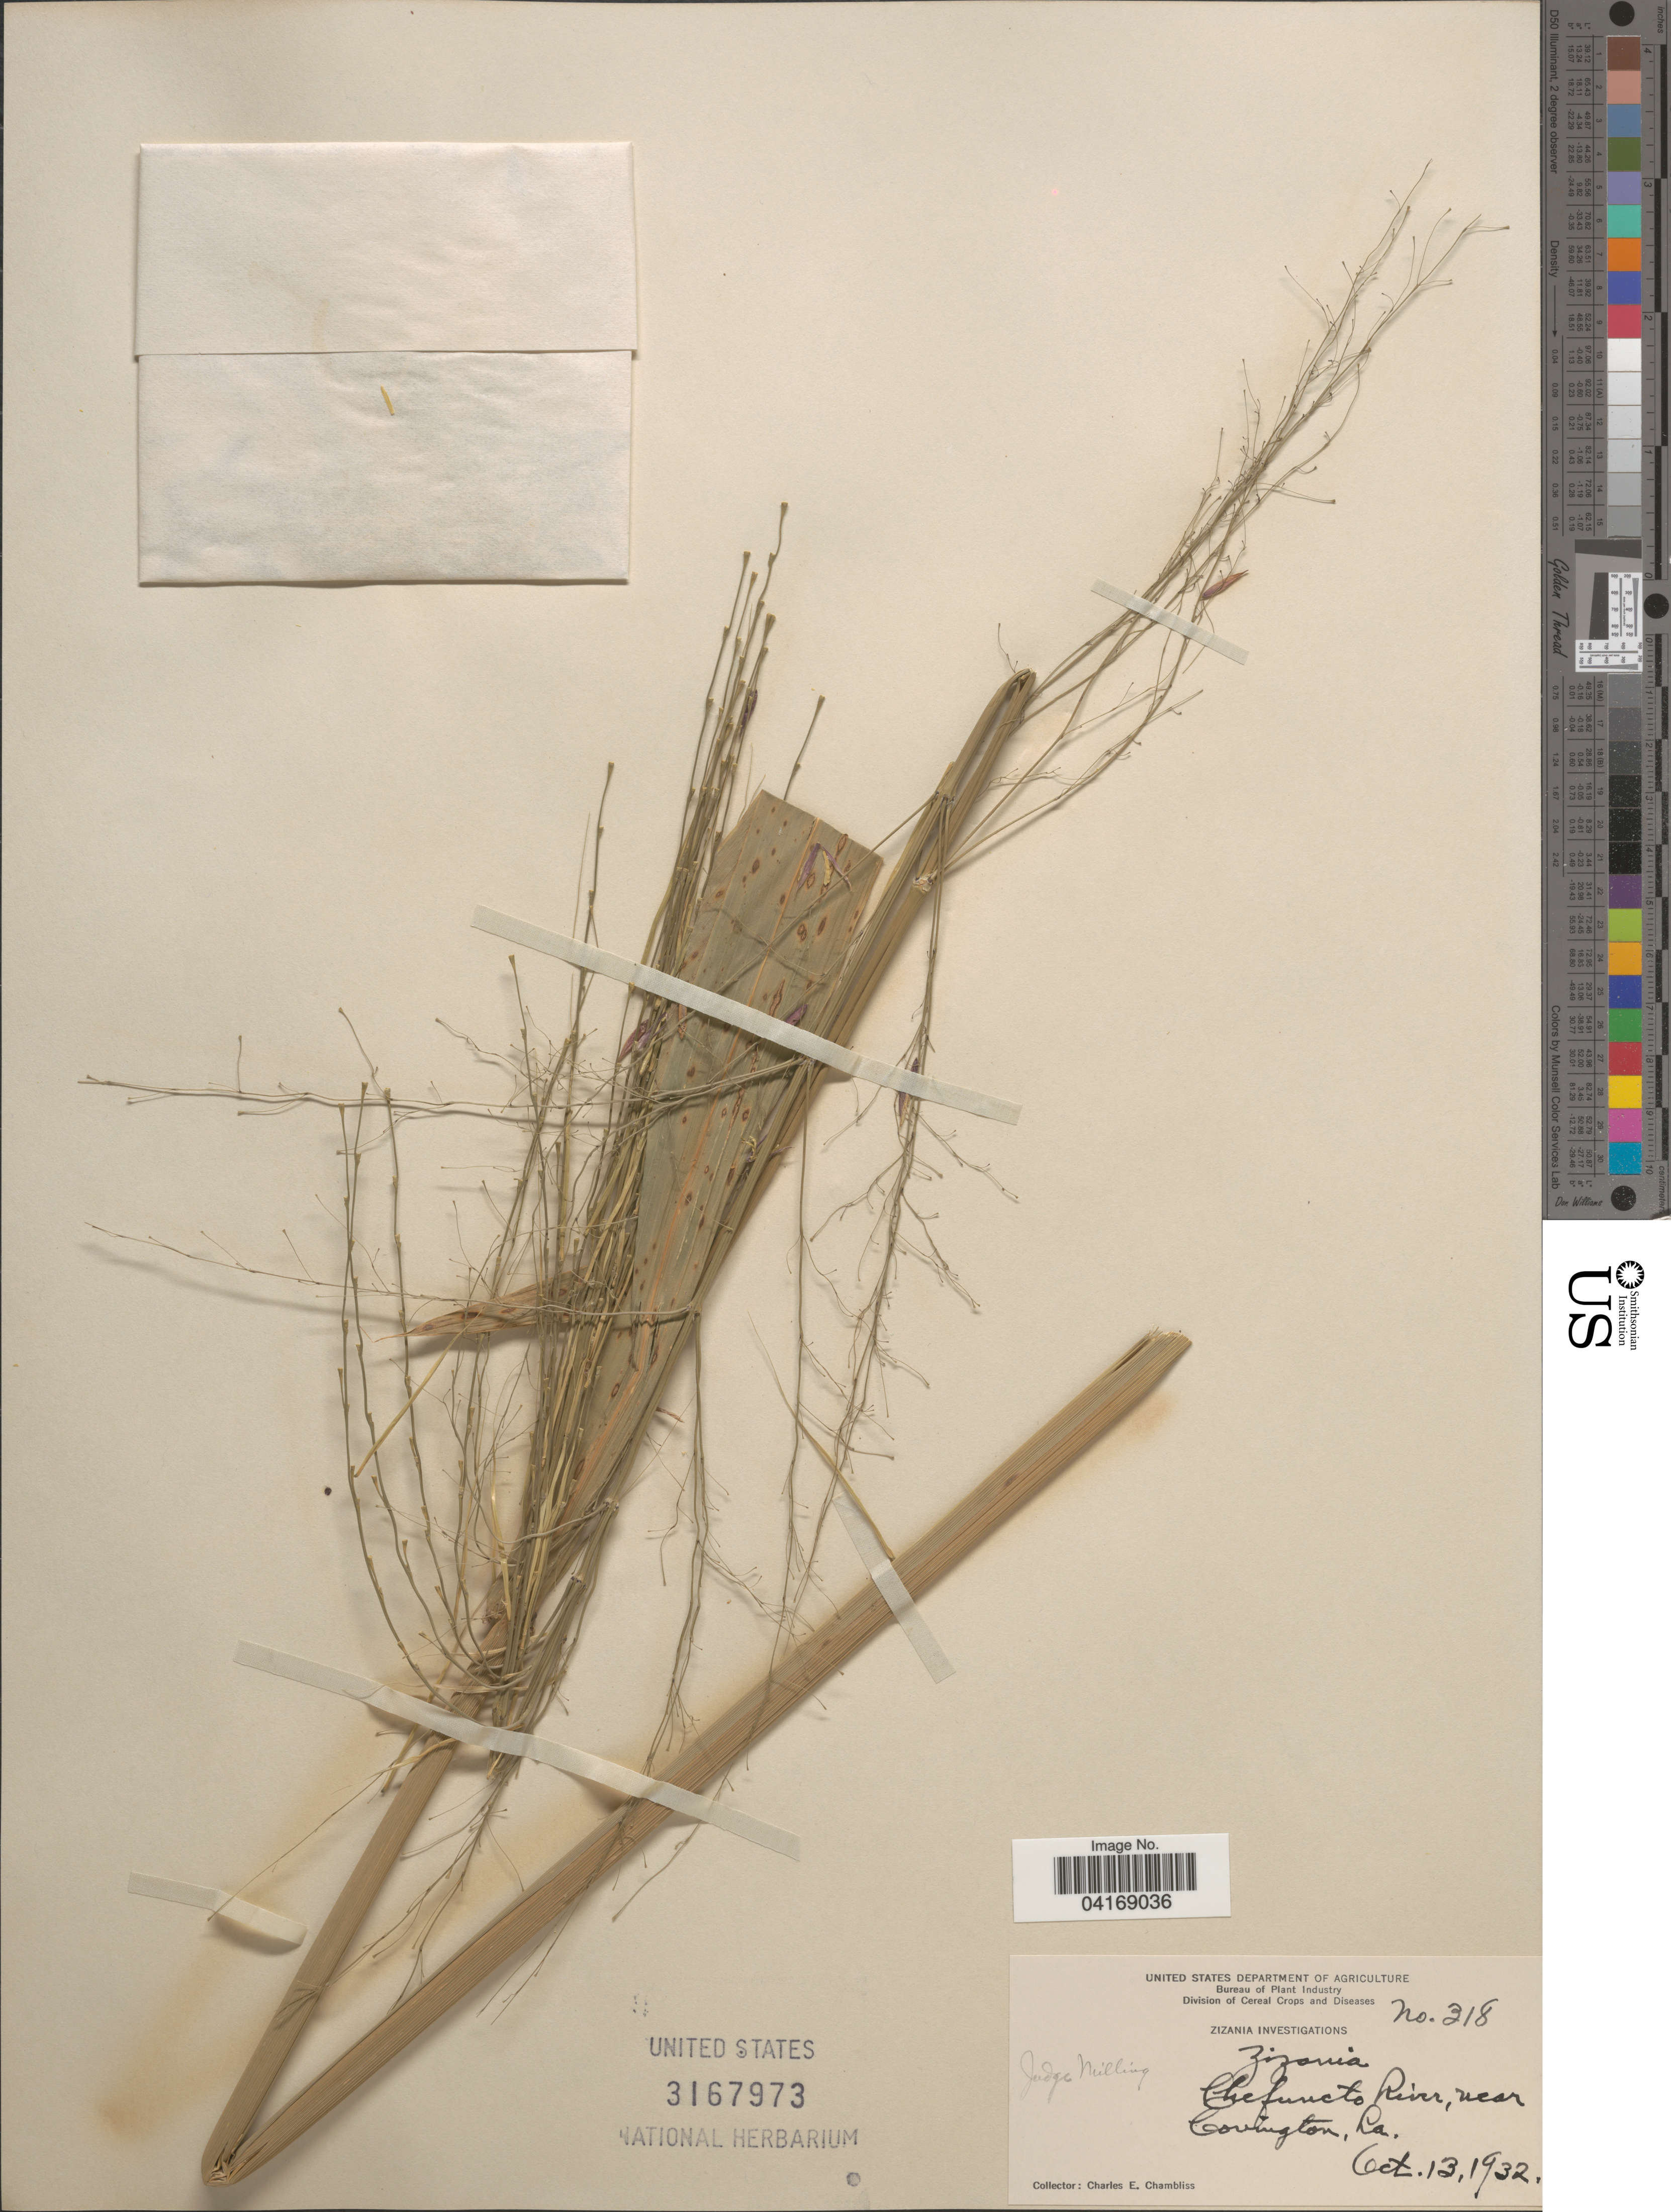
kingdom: Plantae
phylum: Tracheophyta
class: Liliopsida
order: Poales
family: Poaceae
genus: Zizania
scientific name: Zizania sp.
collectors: C. Chambliss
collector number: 318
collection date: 1932-10-13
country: United States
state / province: Louisiana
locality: Chefuncto River near Covington, La.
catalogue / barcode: US 3167973